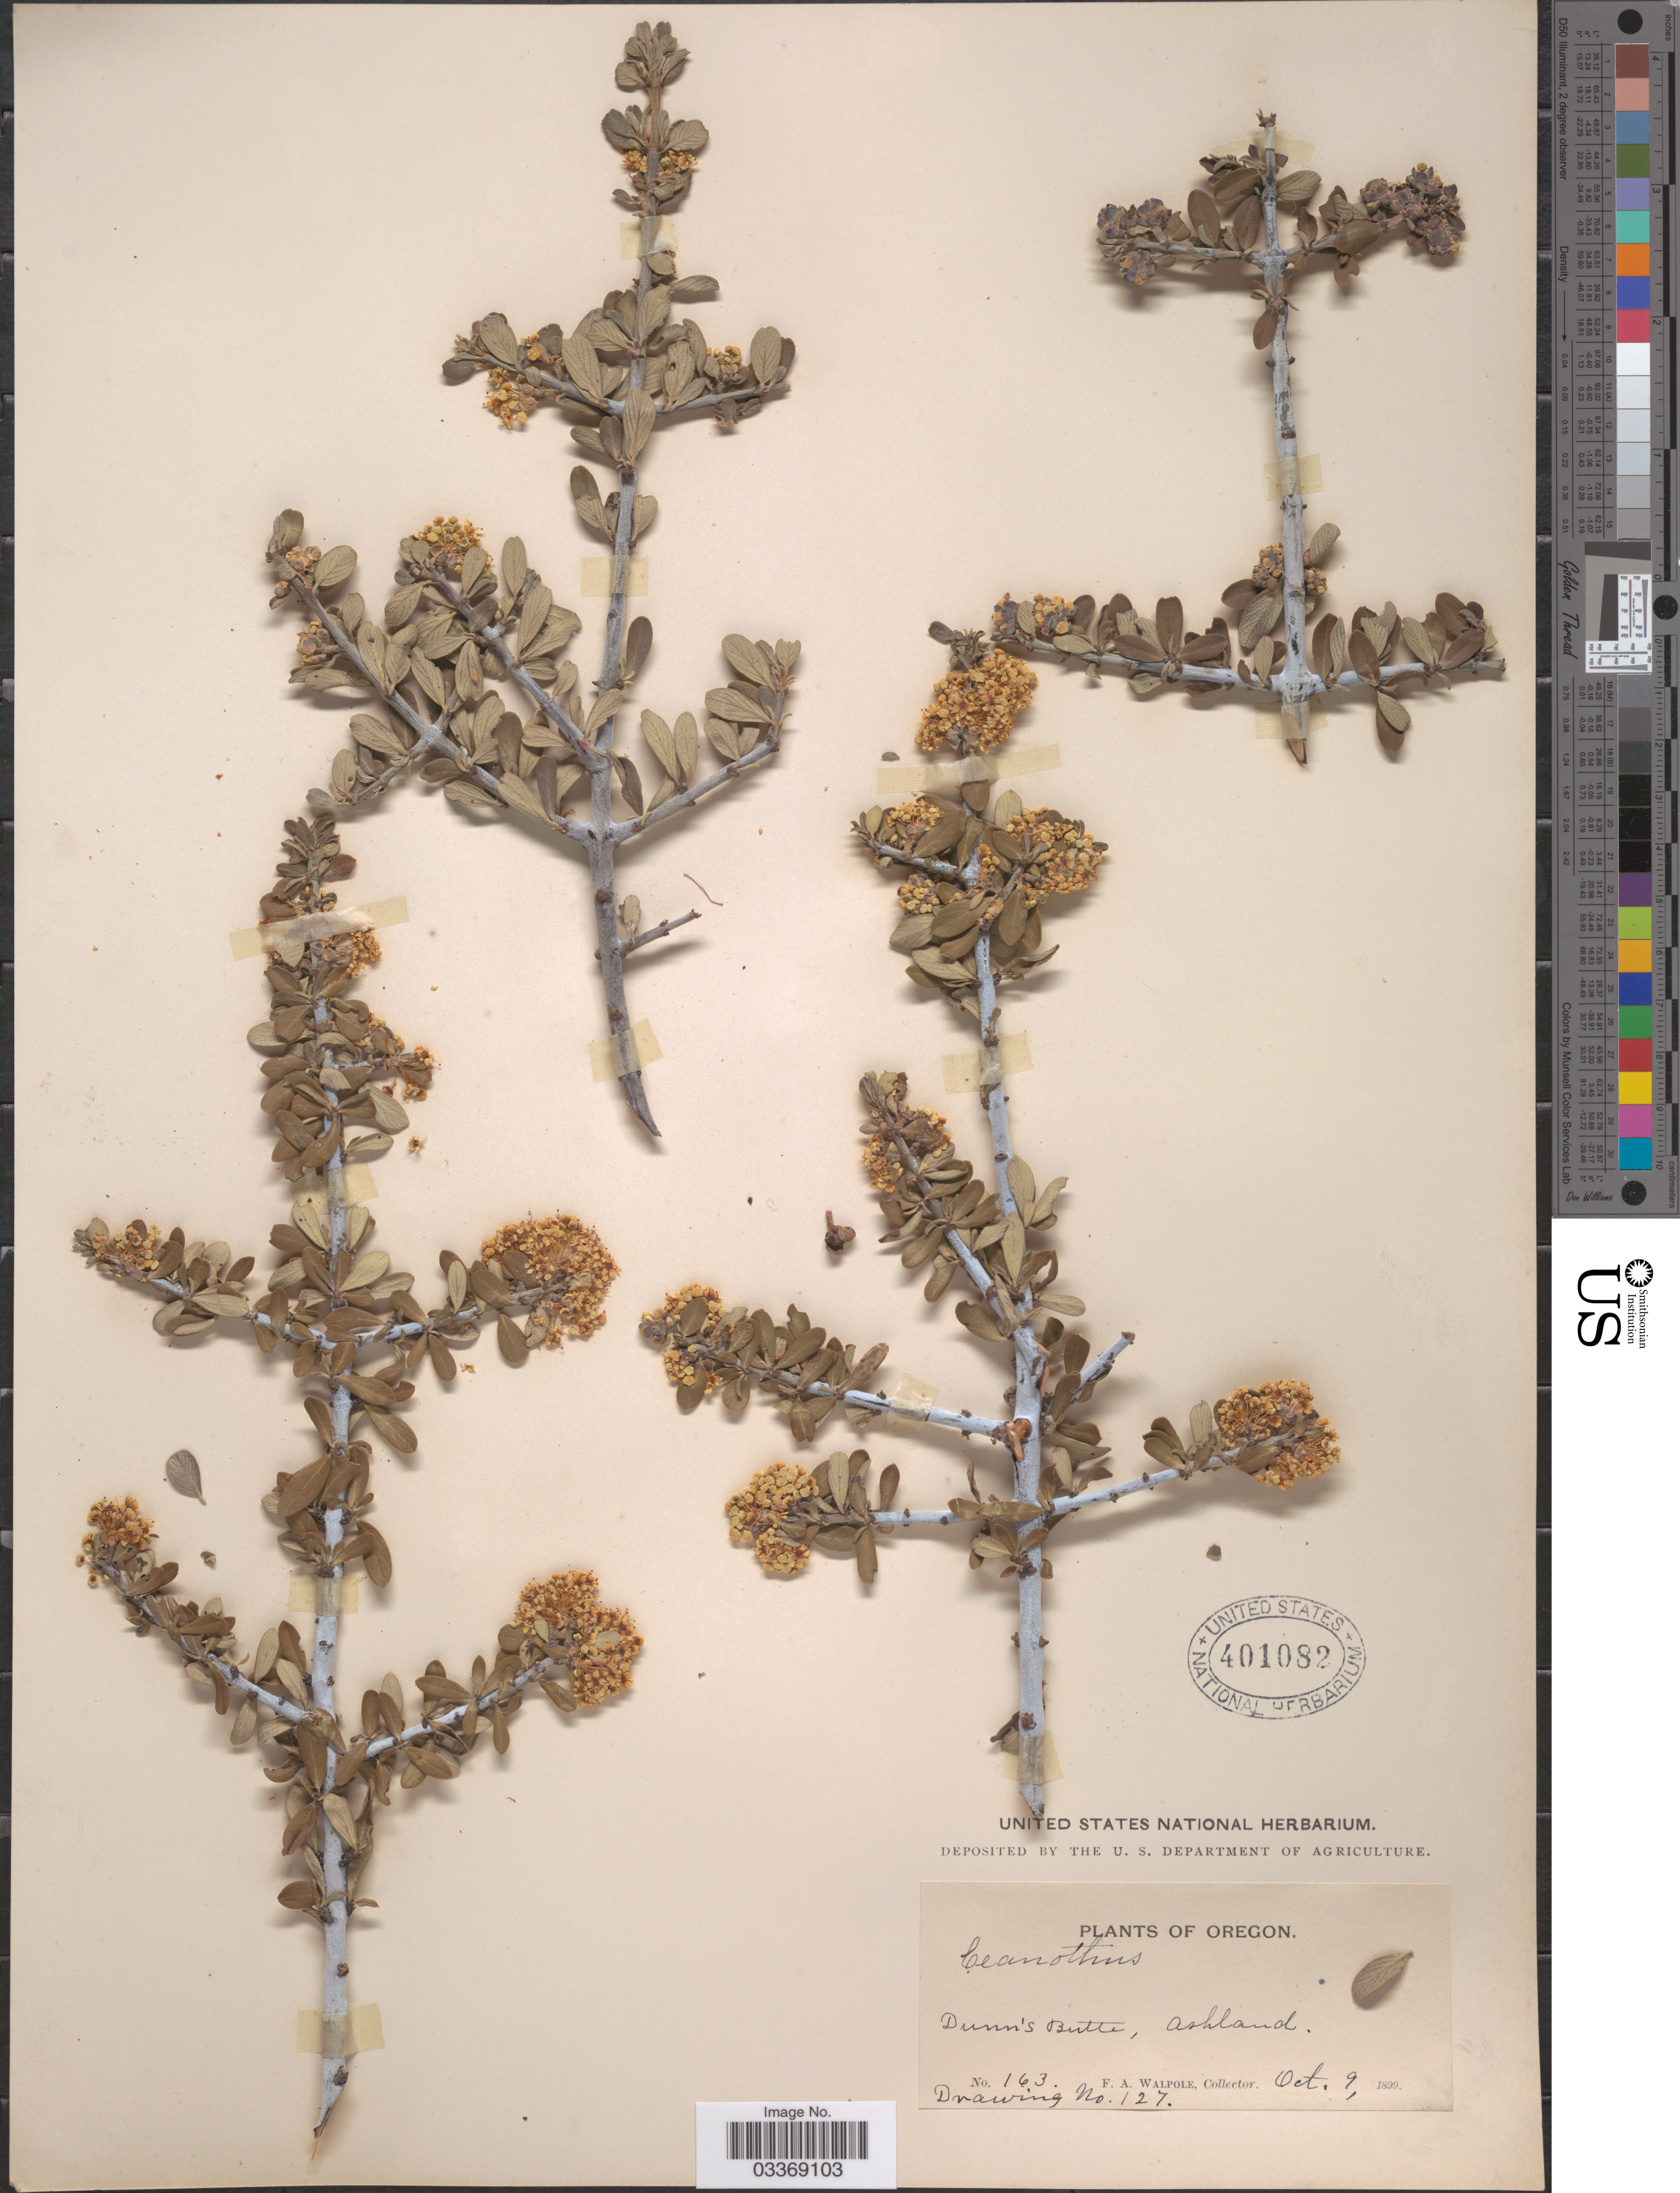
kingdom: Plantae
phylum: Tracheophyta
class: Magnoliopsida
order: Rosales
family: Rhamnaceae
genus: Ceanothus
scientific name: Ceanothus cuneatus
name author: (Hook.) Nutt.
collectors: F. Walpole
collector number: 163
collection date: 1899-10-09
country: United States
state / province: Oregon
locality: Dunn's Butte, Ashland.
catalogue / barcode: US 401082